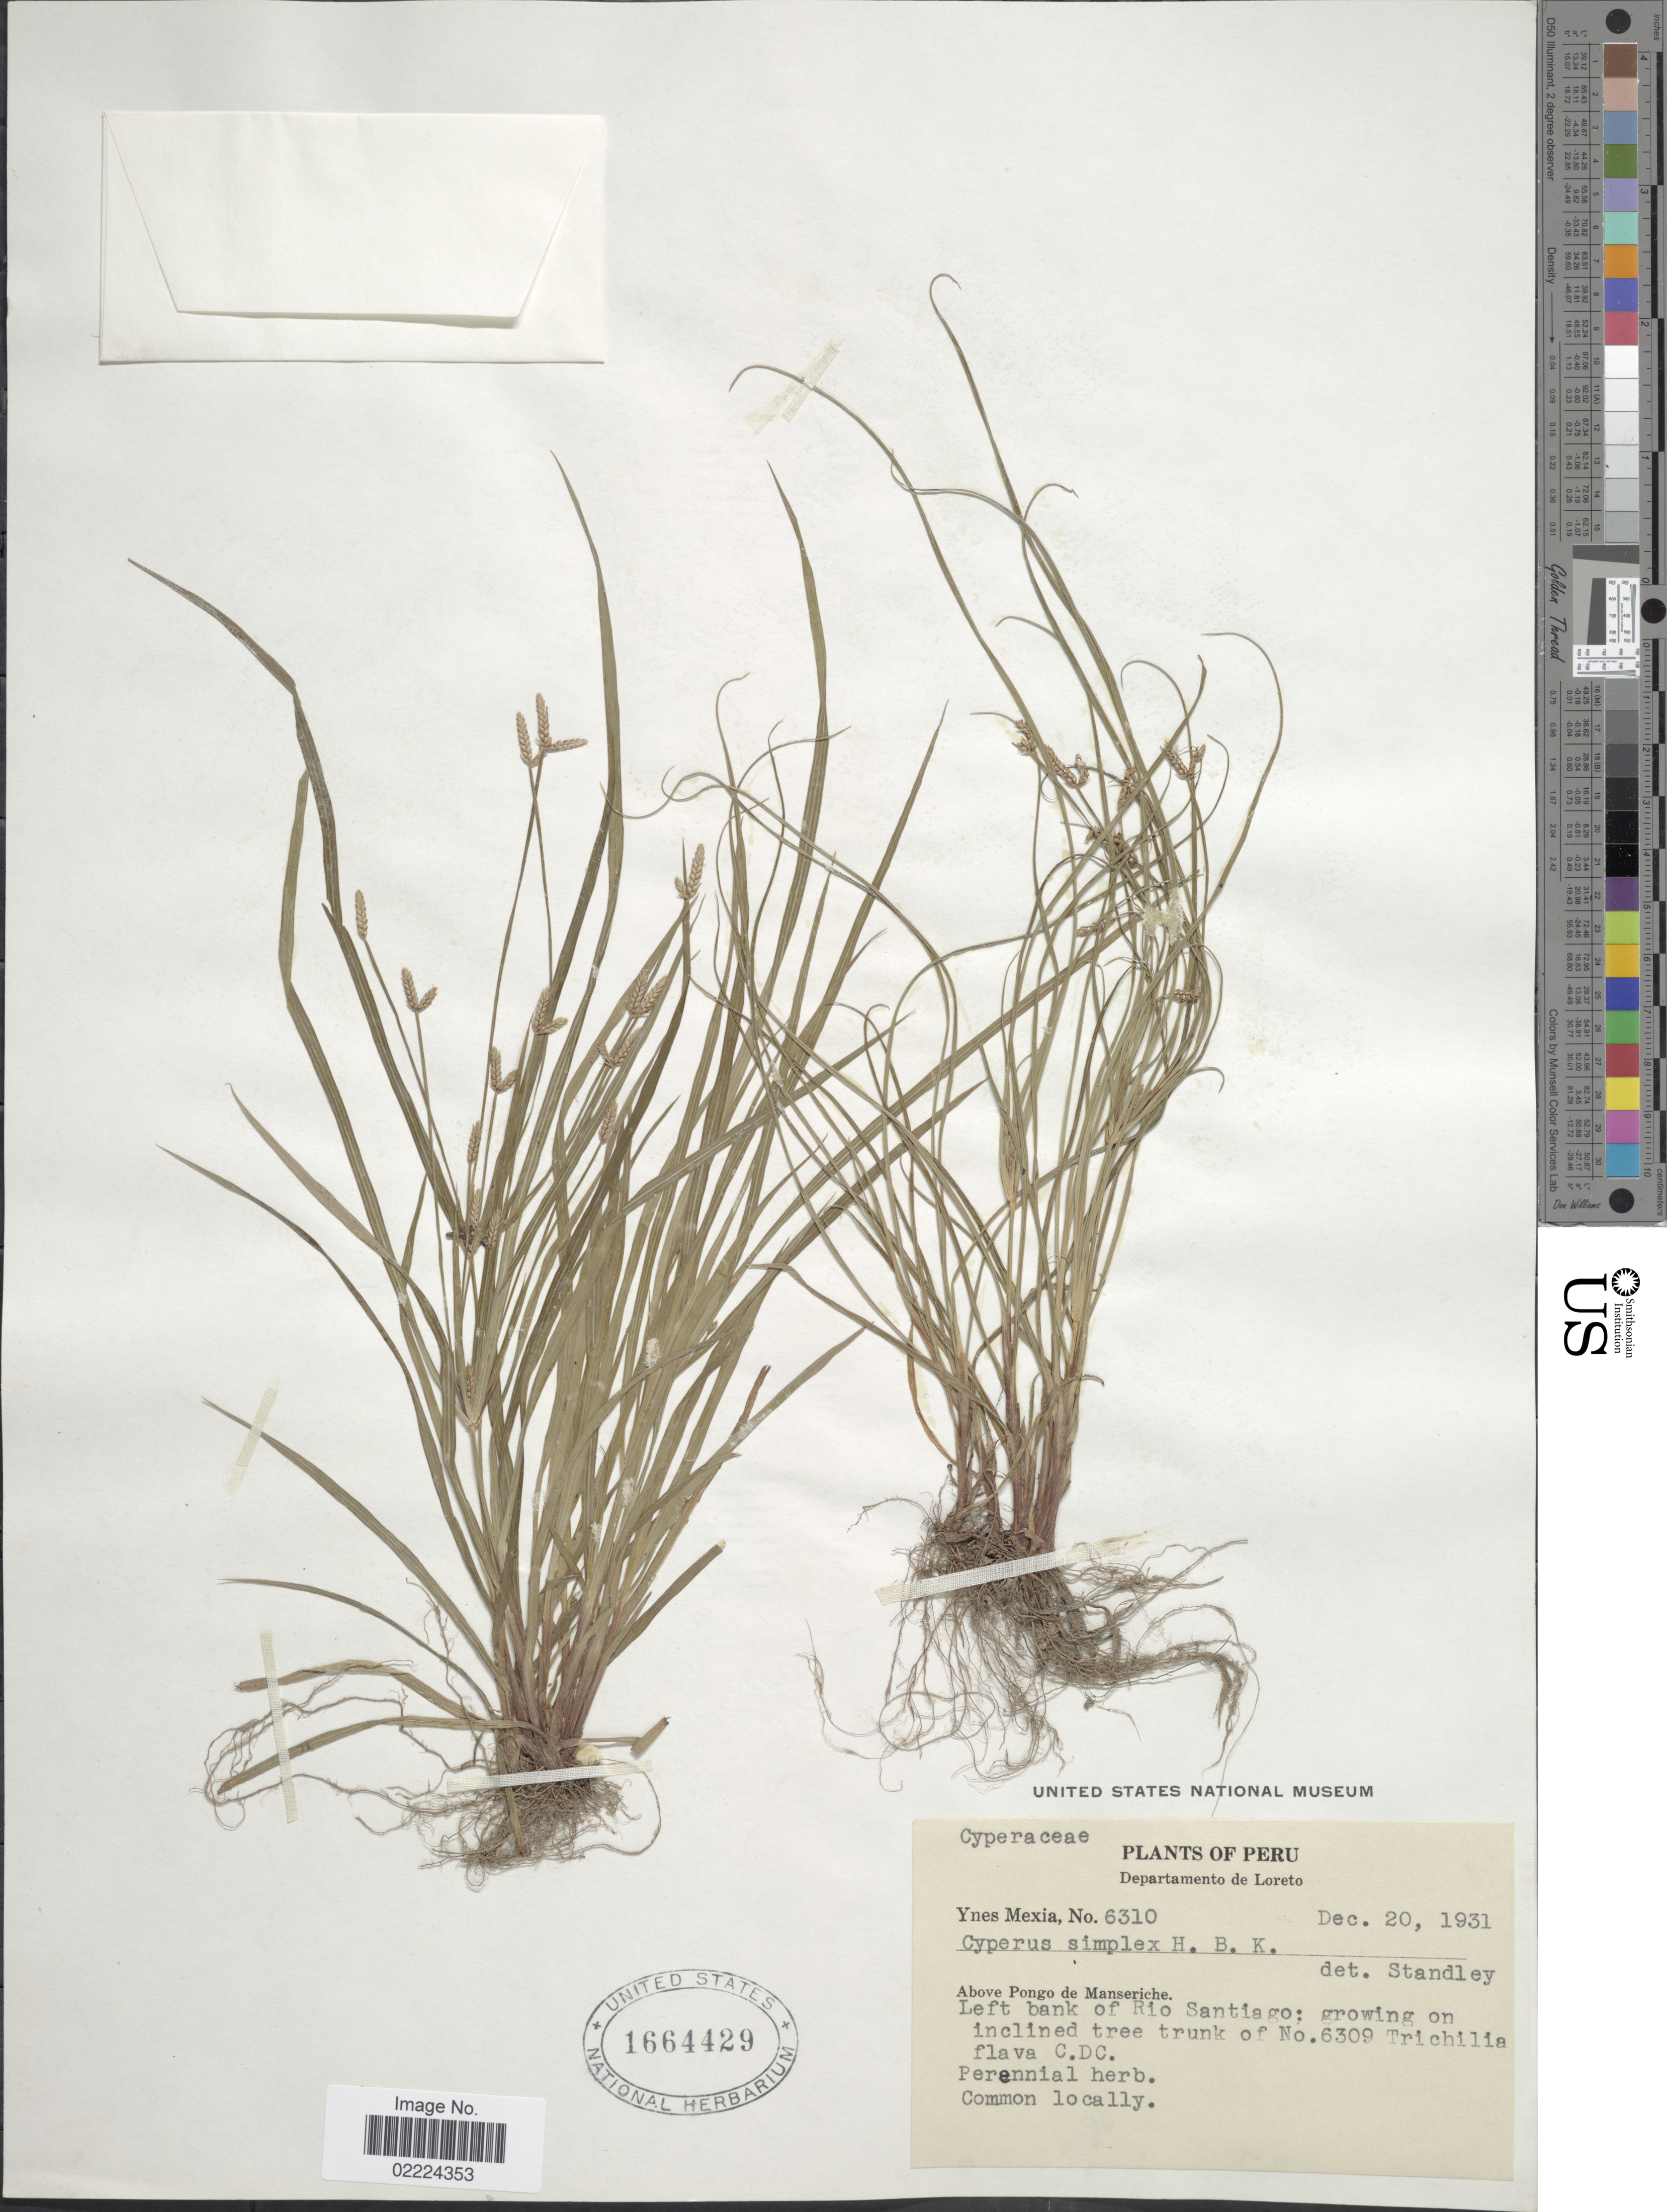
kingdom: Plantae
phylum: Tracheophyta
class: Liliopsida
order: Poales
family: Cyperaceae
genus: Cyperus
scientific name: Cyperus simplex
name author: Kunth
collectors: Y. Mexia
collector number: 6310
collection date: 1931-12-20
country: Peru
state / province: Loreto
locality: Above Pongo de Manseriche, Left bank of Rio Santiago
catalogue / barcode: US 1664429